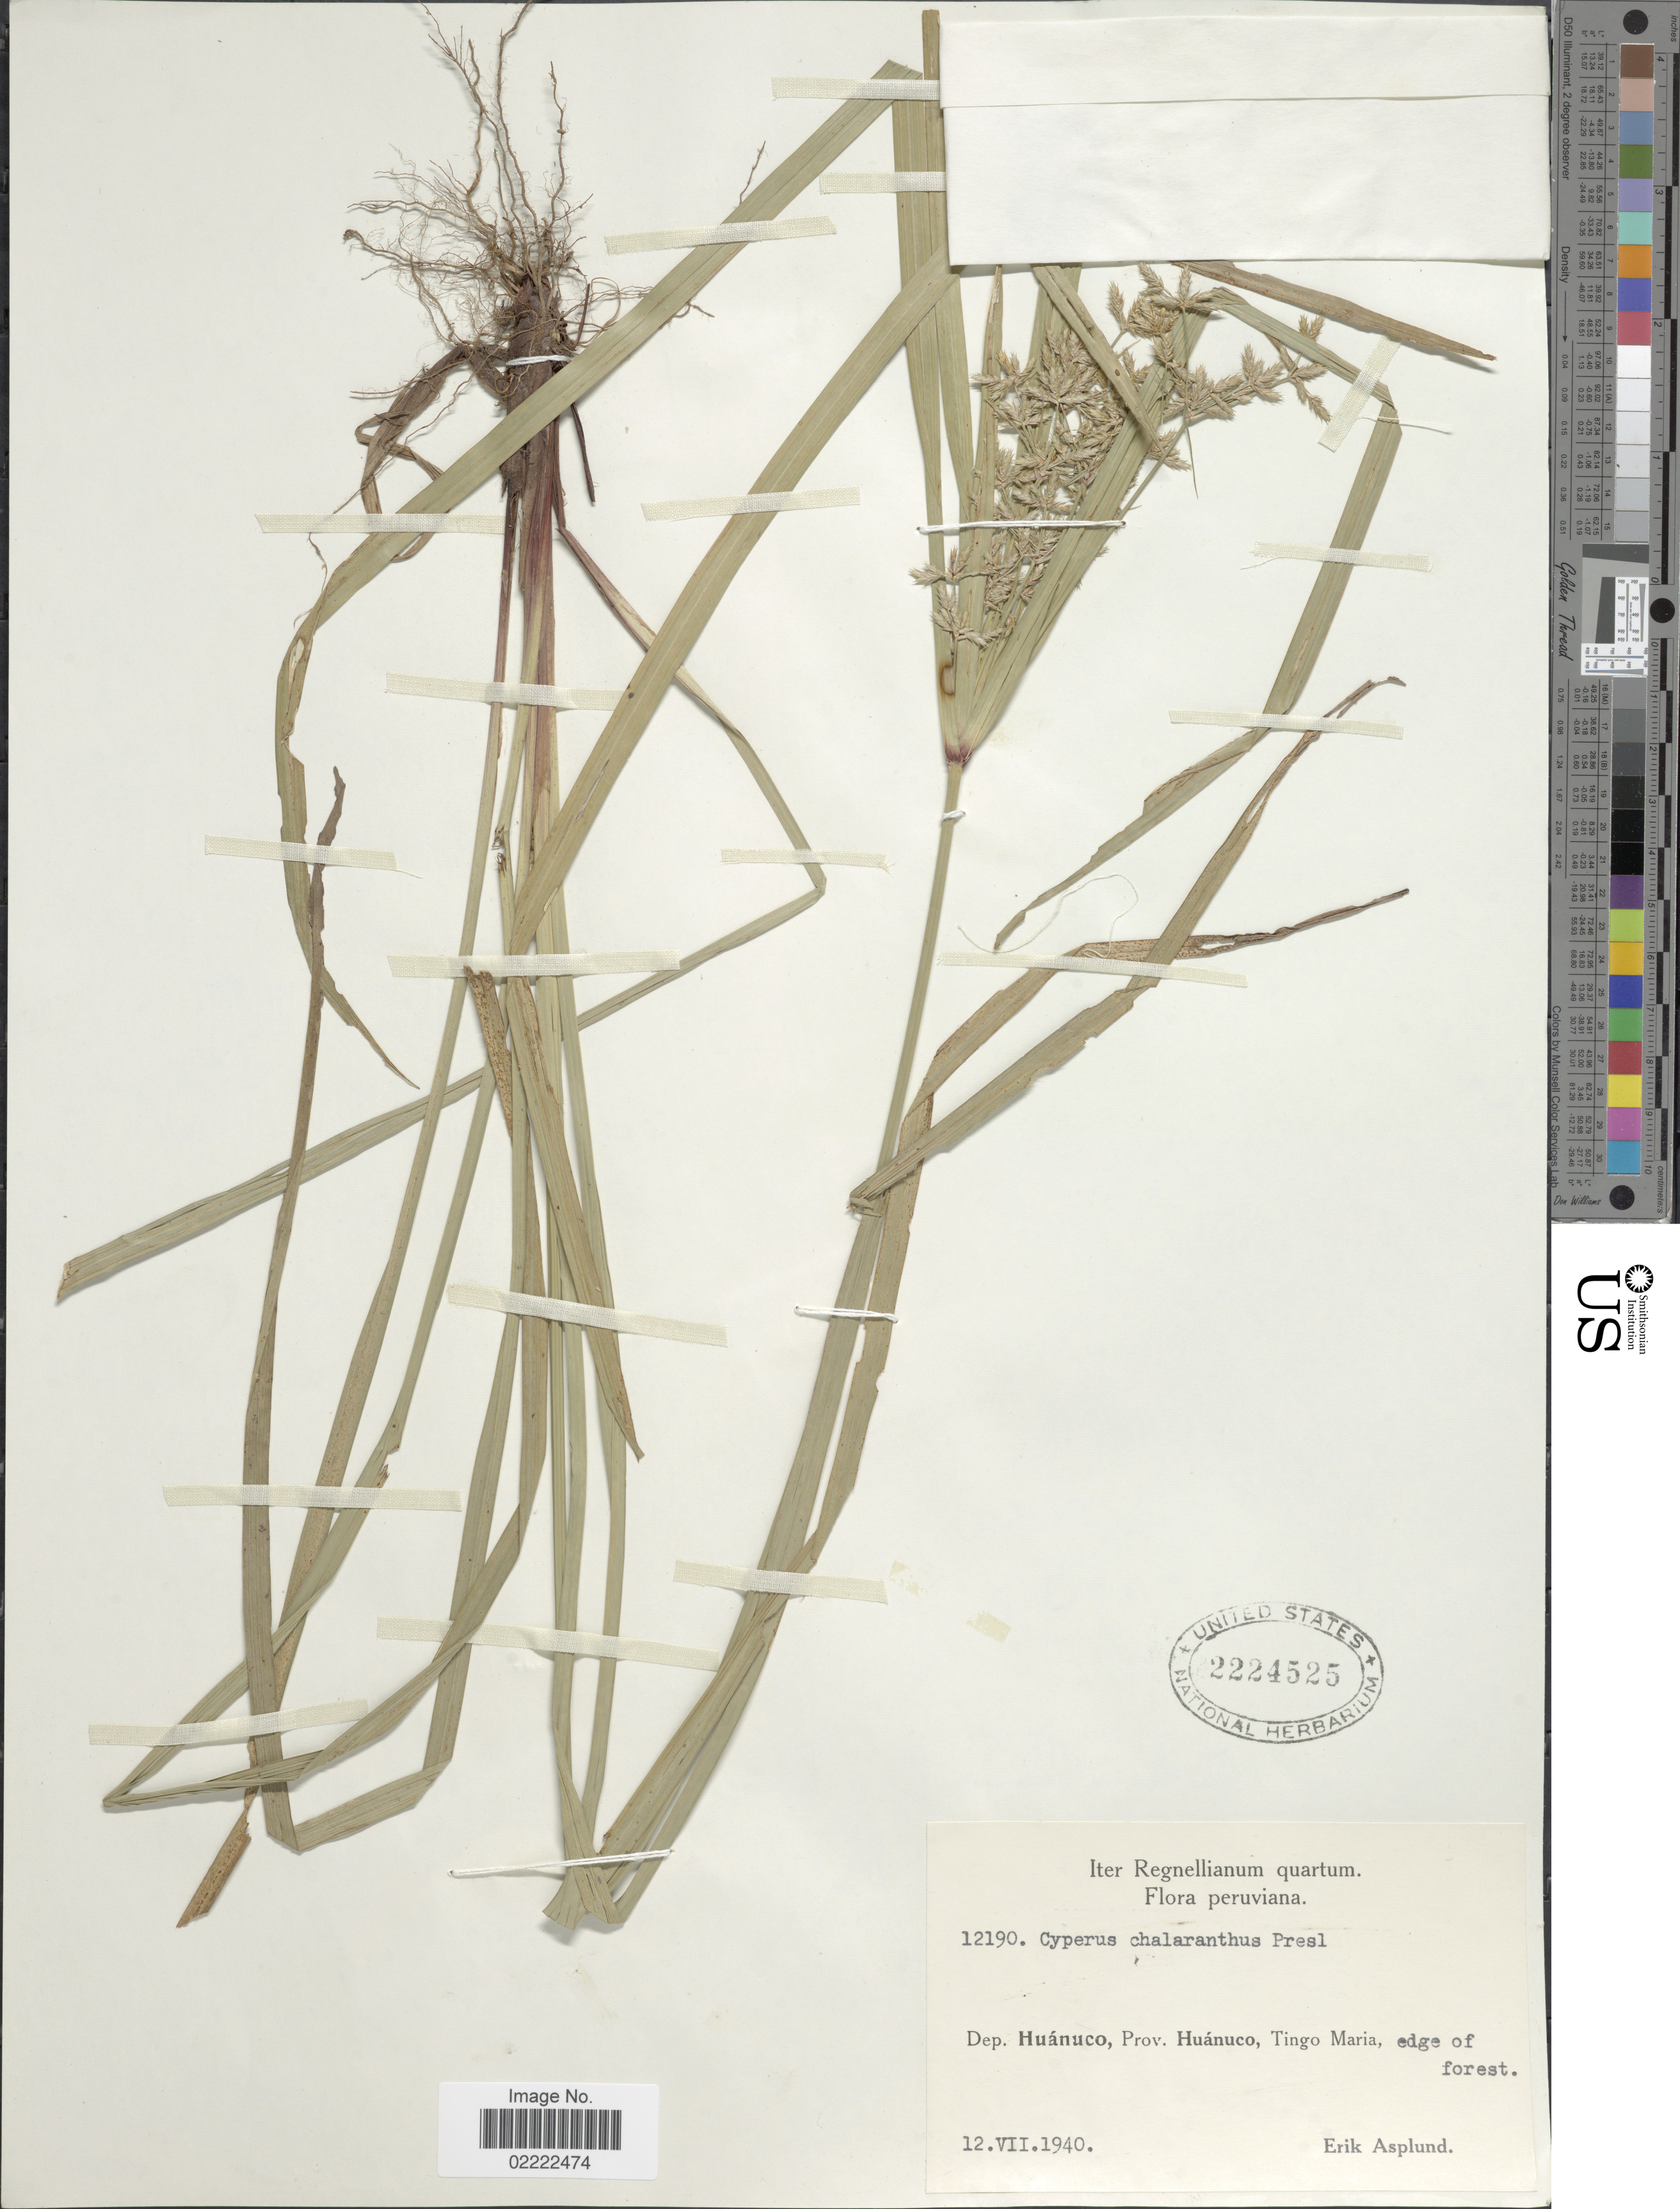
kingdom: Plantae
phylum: Tracheophyta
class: Liliopsida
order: Poales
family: Cyperaceae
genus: Cyperus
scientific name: Cyperus laxus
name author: Lam.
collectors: E. Asplund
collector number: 12190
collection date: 1940-07-12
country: Peru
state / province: Huánuco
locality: Dep. Huanuco, Tingo Maria, edge of forest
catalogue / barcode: US 2224525